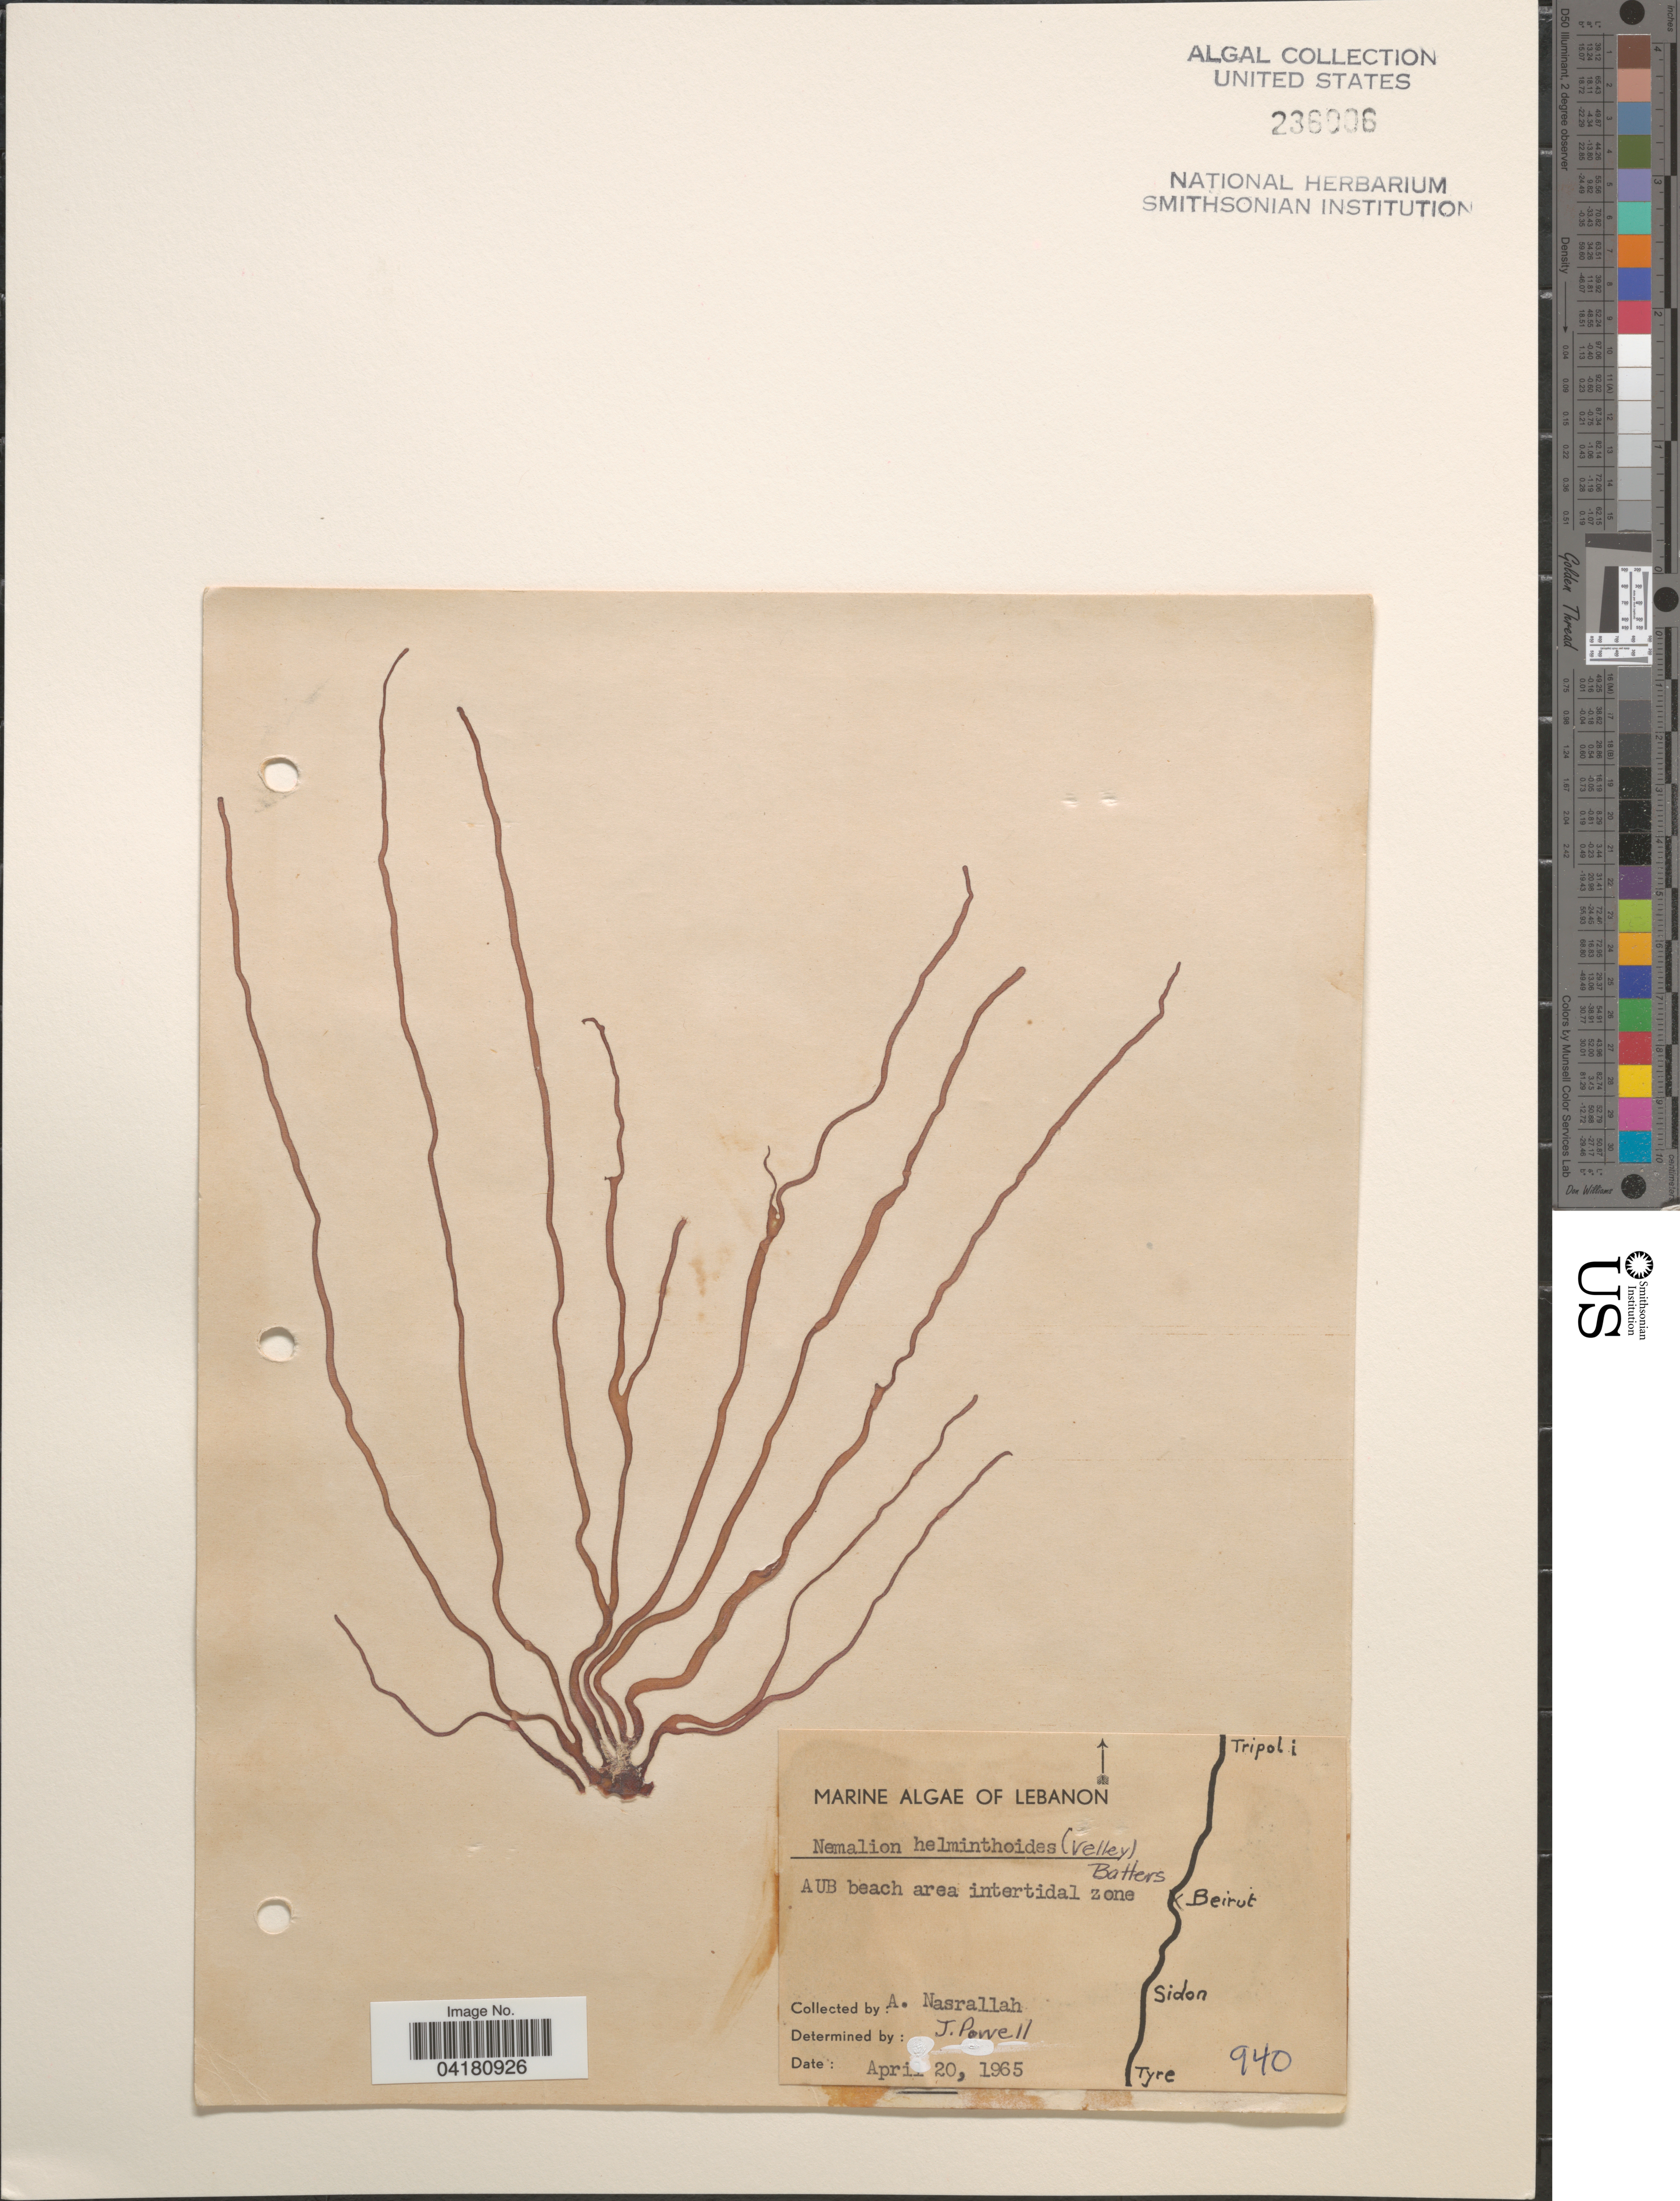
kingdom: Plantae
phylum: Rhodophyta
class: Florideophyceae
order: Nemaliales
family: Nemaliaceae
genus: Nemalion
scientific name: Nemalion multifidum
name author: (Lyngb.) Chauvin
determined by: Algae name updating Project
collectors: A. Nasrallah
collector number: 940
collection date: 1965-04-20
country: Lebanon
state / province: Beyrouth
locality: AUB beach area intertidal zone. Beirut.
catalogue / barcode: US 236006